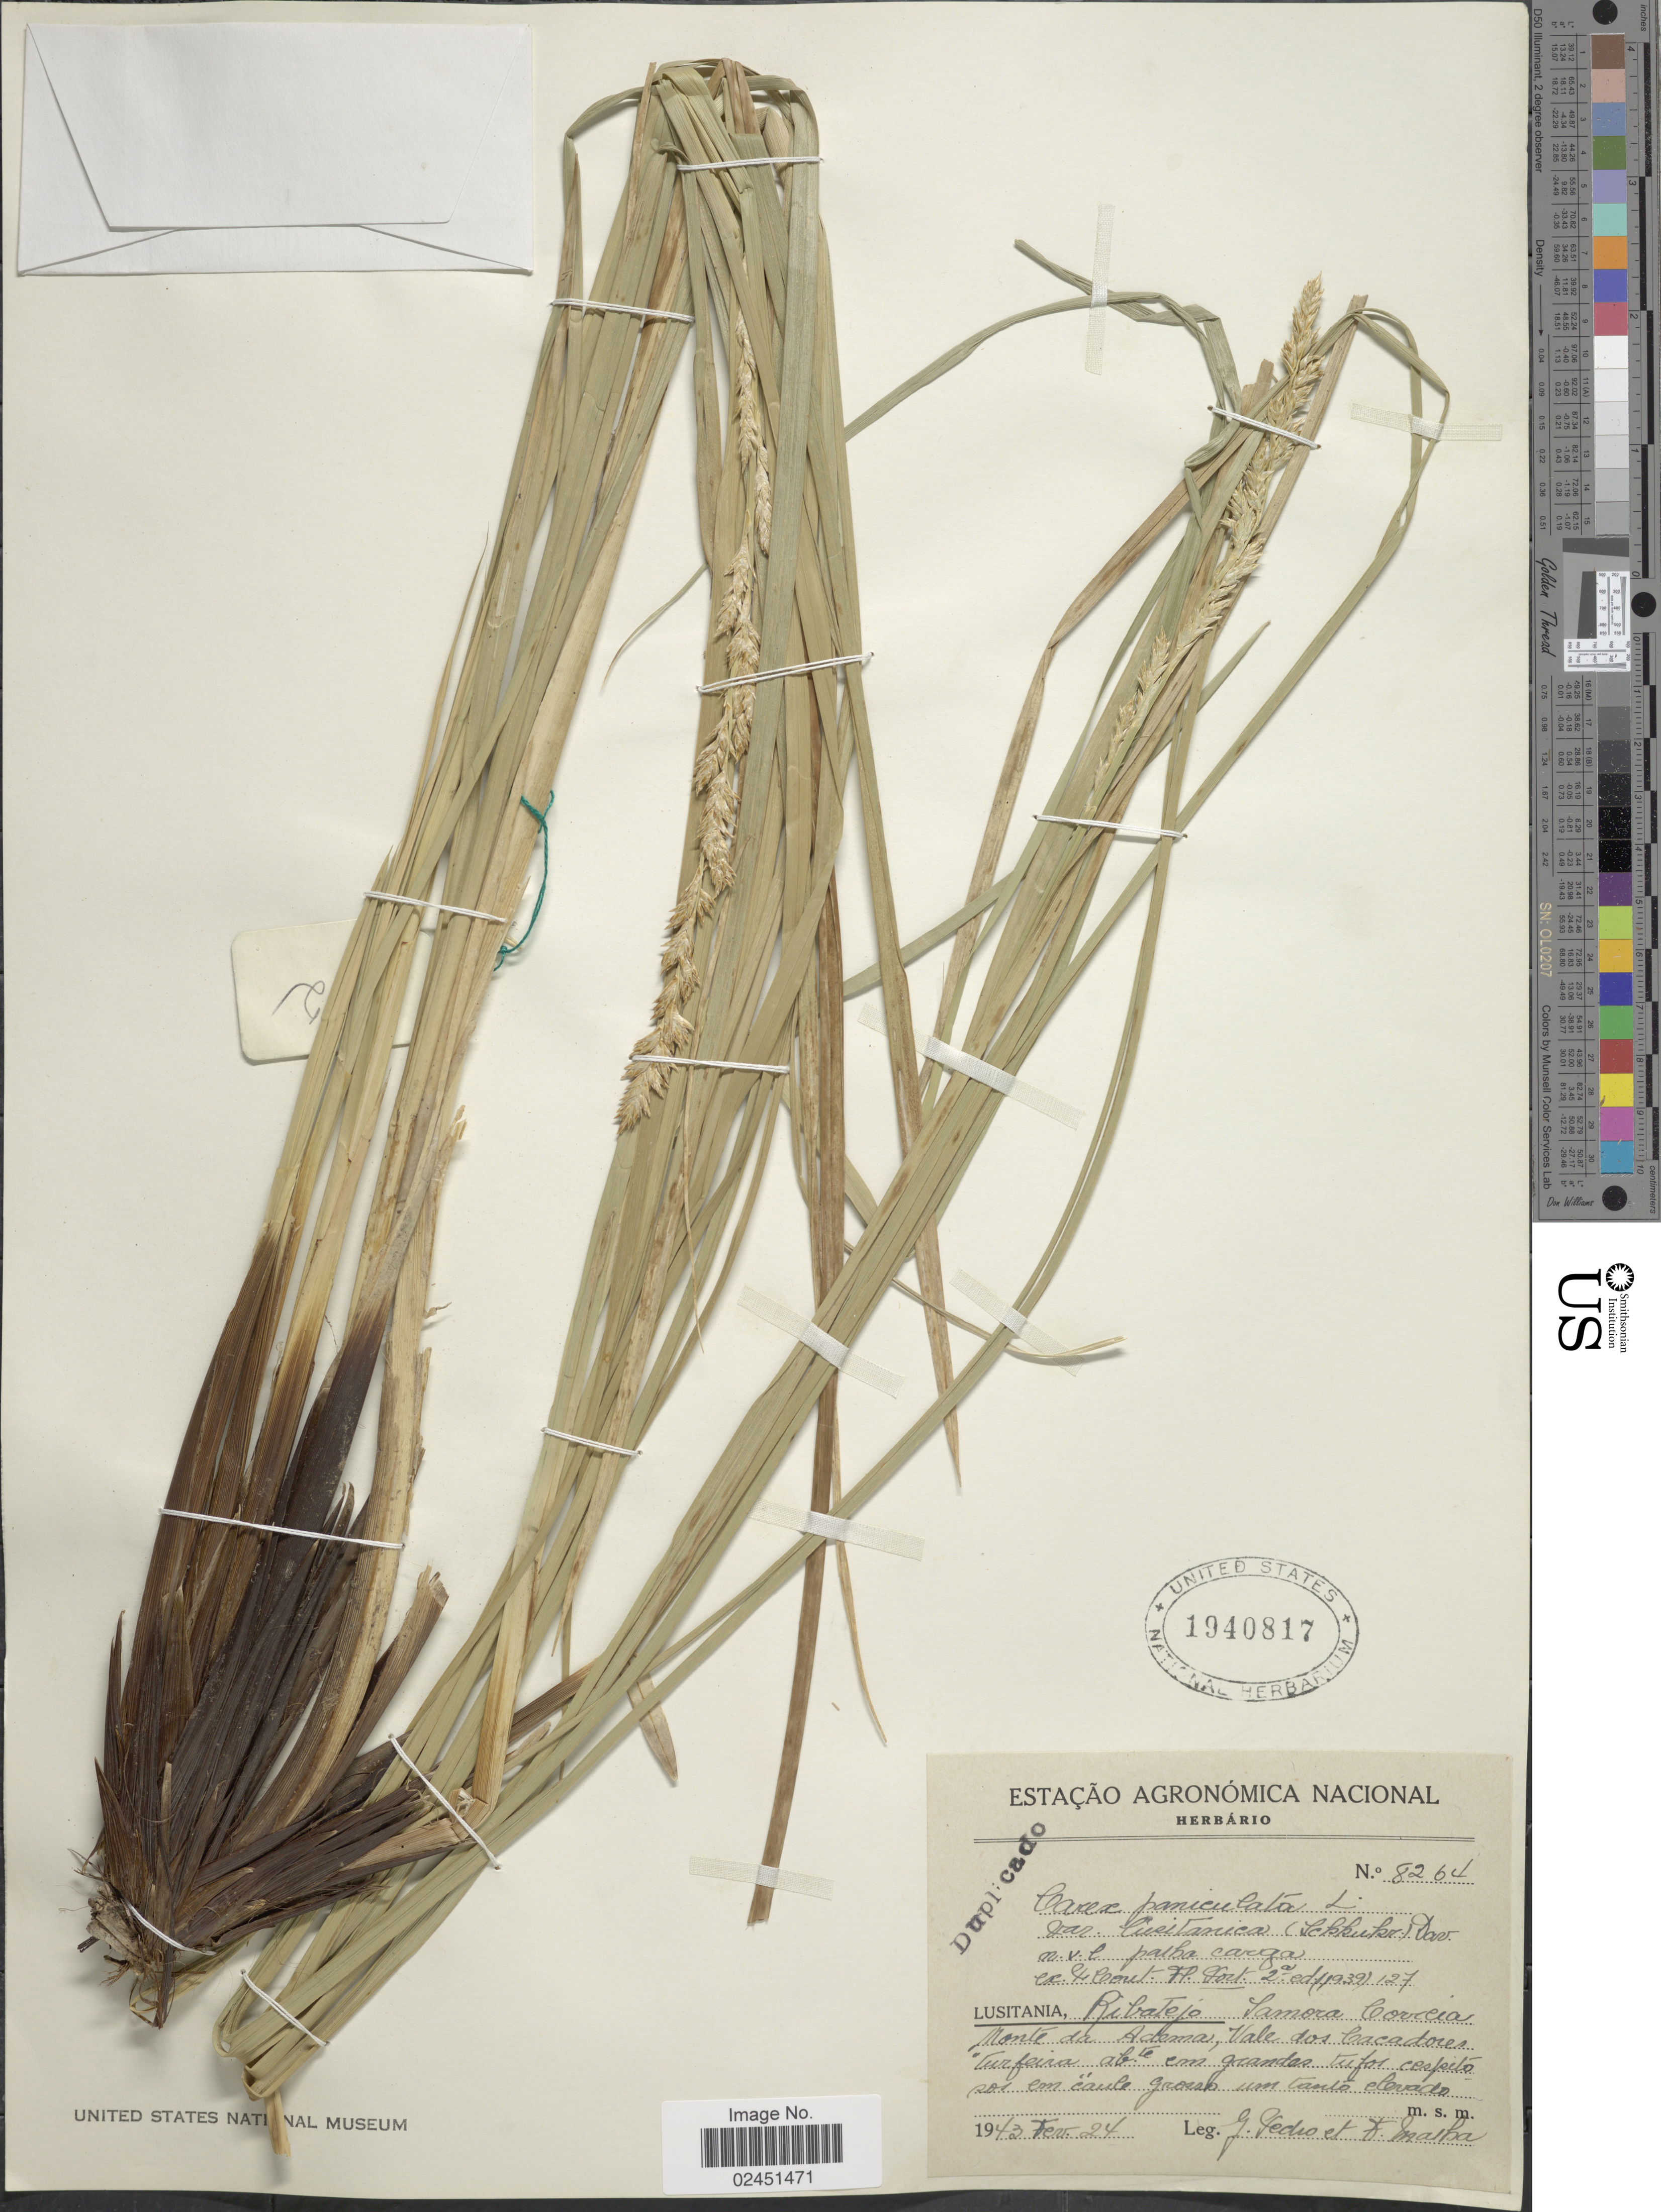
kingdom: Plantae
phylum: Tracheophyta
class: Liliopsida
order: Poales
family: Cyperaceae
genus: Carex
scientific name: Carex paniculata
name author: L.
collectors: J. Pedro & F. Malha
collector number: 8264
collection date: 1943-02-24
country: Portugal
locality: Lustinania, Ribatejo, Samora Correia Monte da Adema, vale dos Cacadores Turfeira abte em grandes tufos cespito sos en caule grosso un tanto elevado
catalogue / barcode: US 1940817